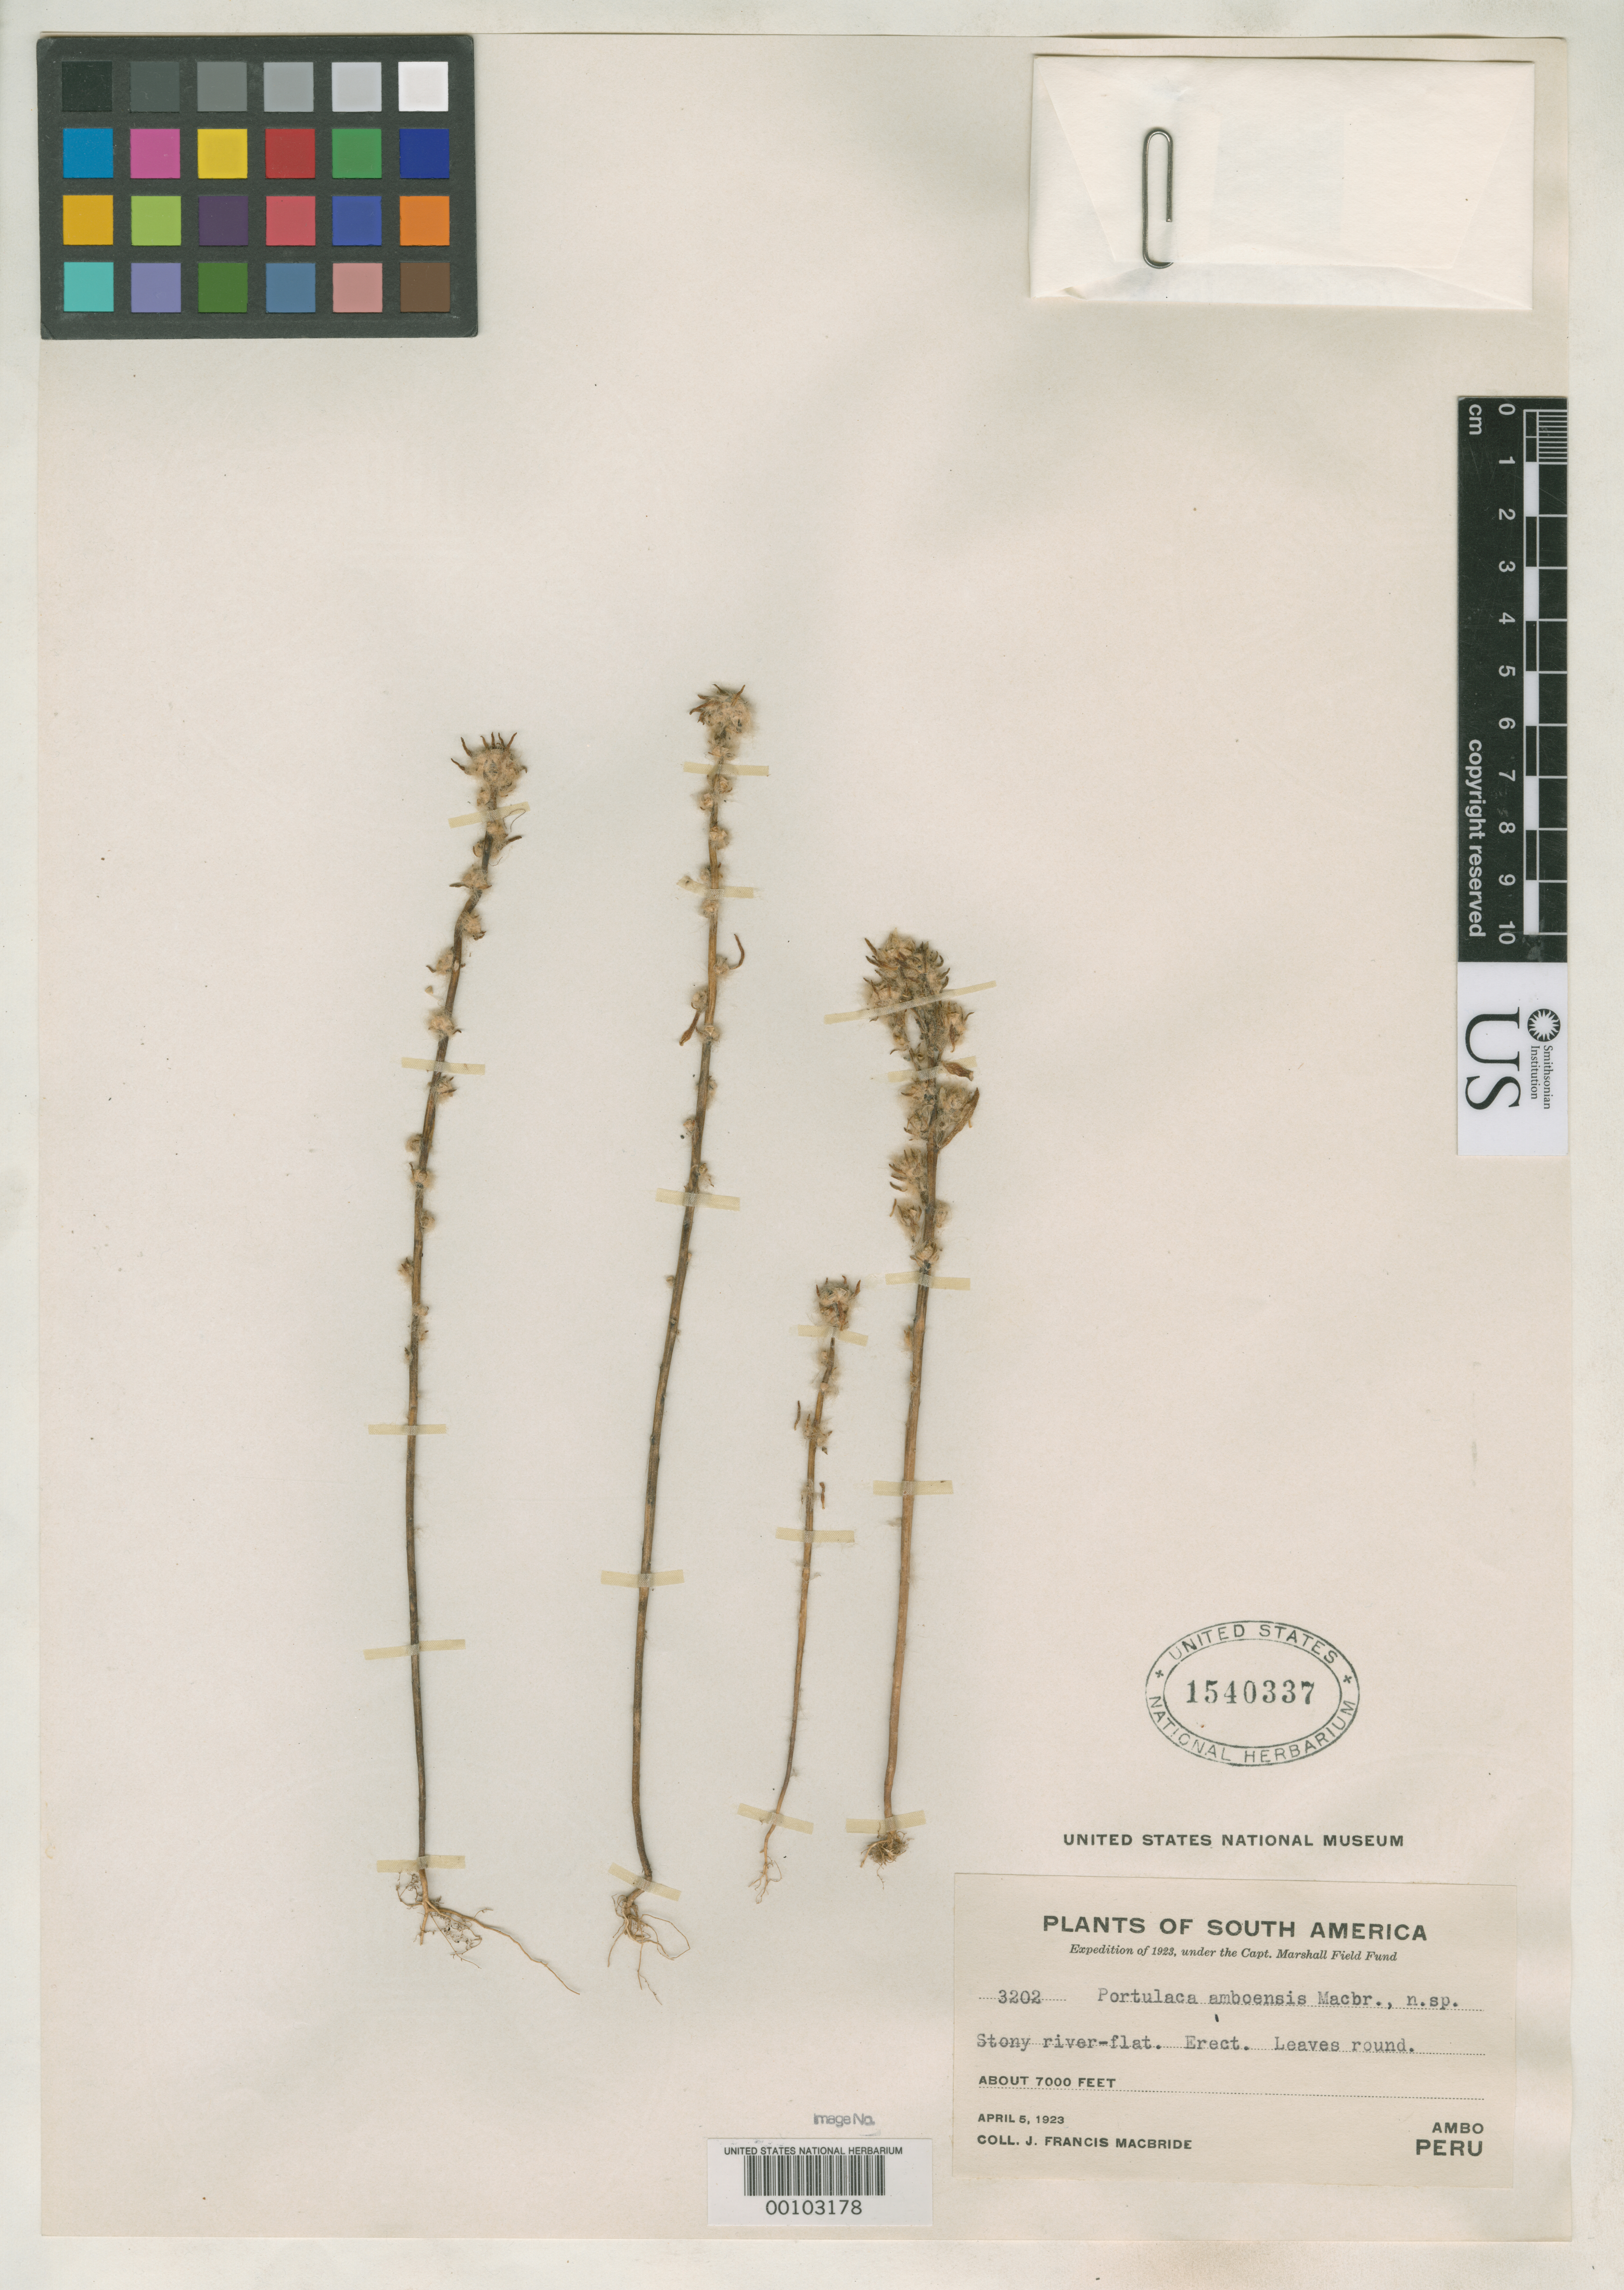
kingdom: Plantae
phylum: Tracheophyta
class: Magnoliopsida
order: Caryophyllales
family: Portulacaceae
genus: Portulaca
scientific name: Portulaca amboensis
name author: J.F. Macbr.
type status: Isotype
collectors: J. F. Macbride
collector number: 3202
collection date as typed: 05 Apr 1923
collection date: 1923-04-05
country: Peru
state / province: Huánuco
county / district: Ambo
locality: Ambo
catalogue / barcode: US 1540337